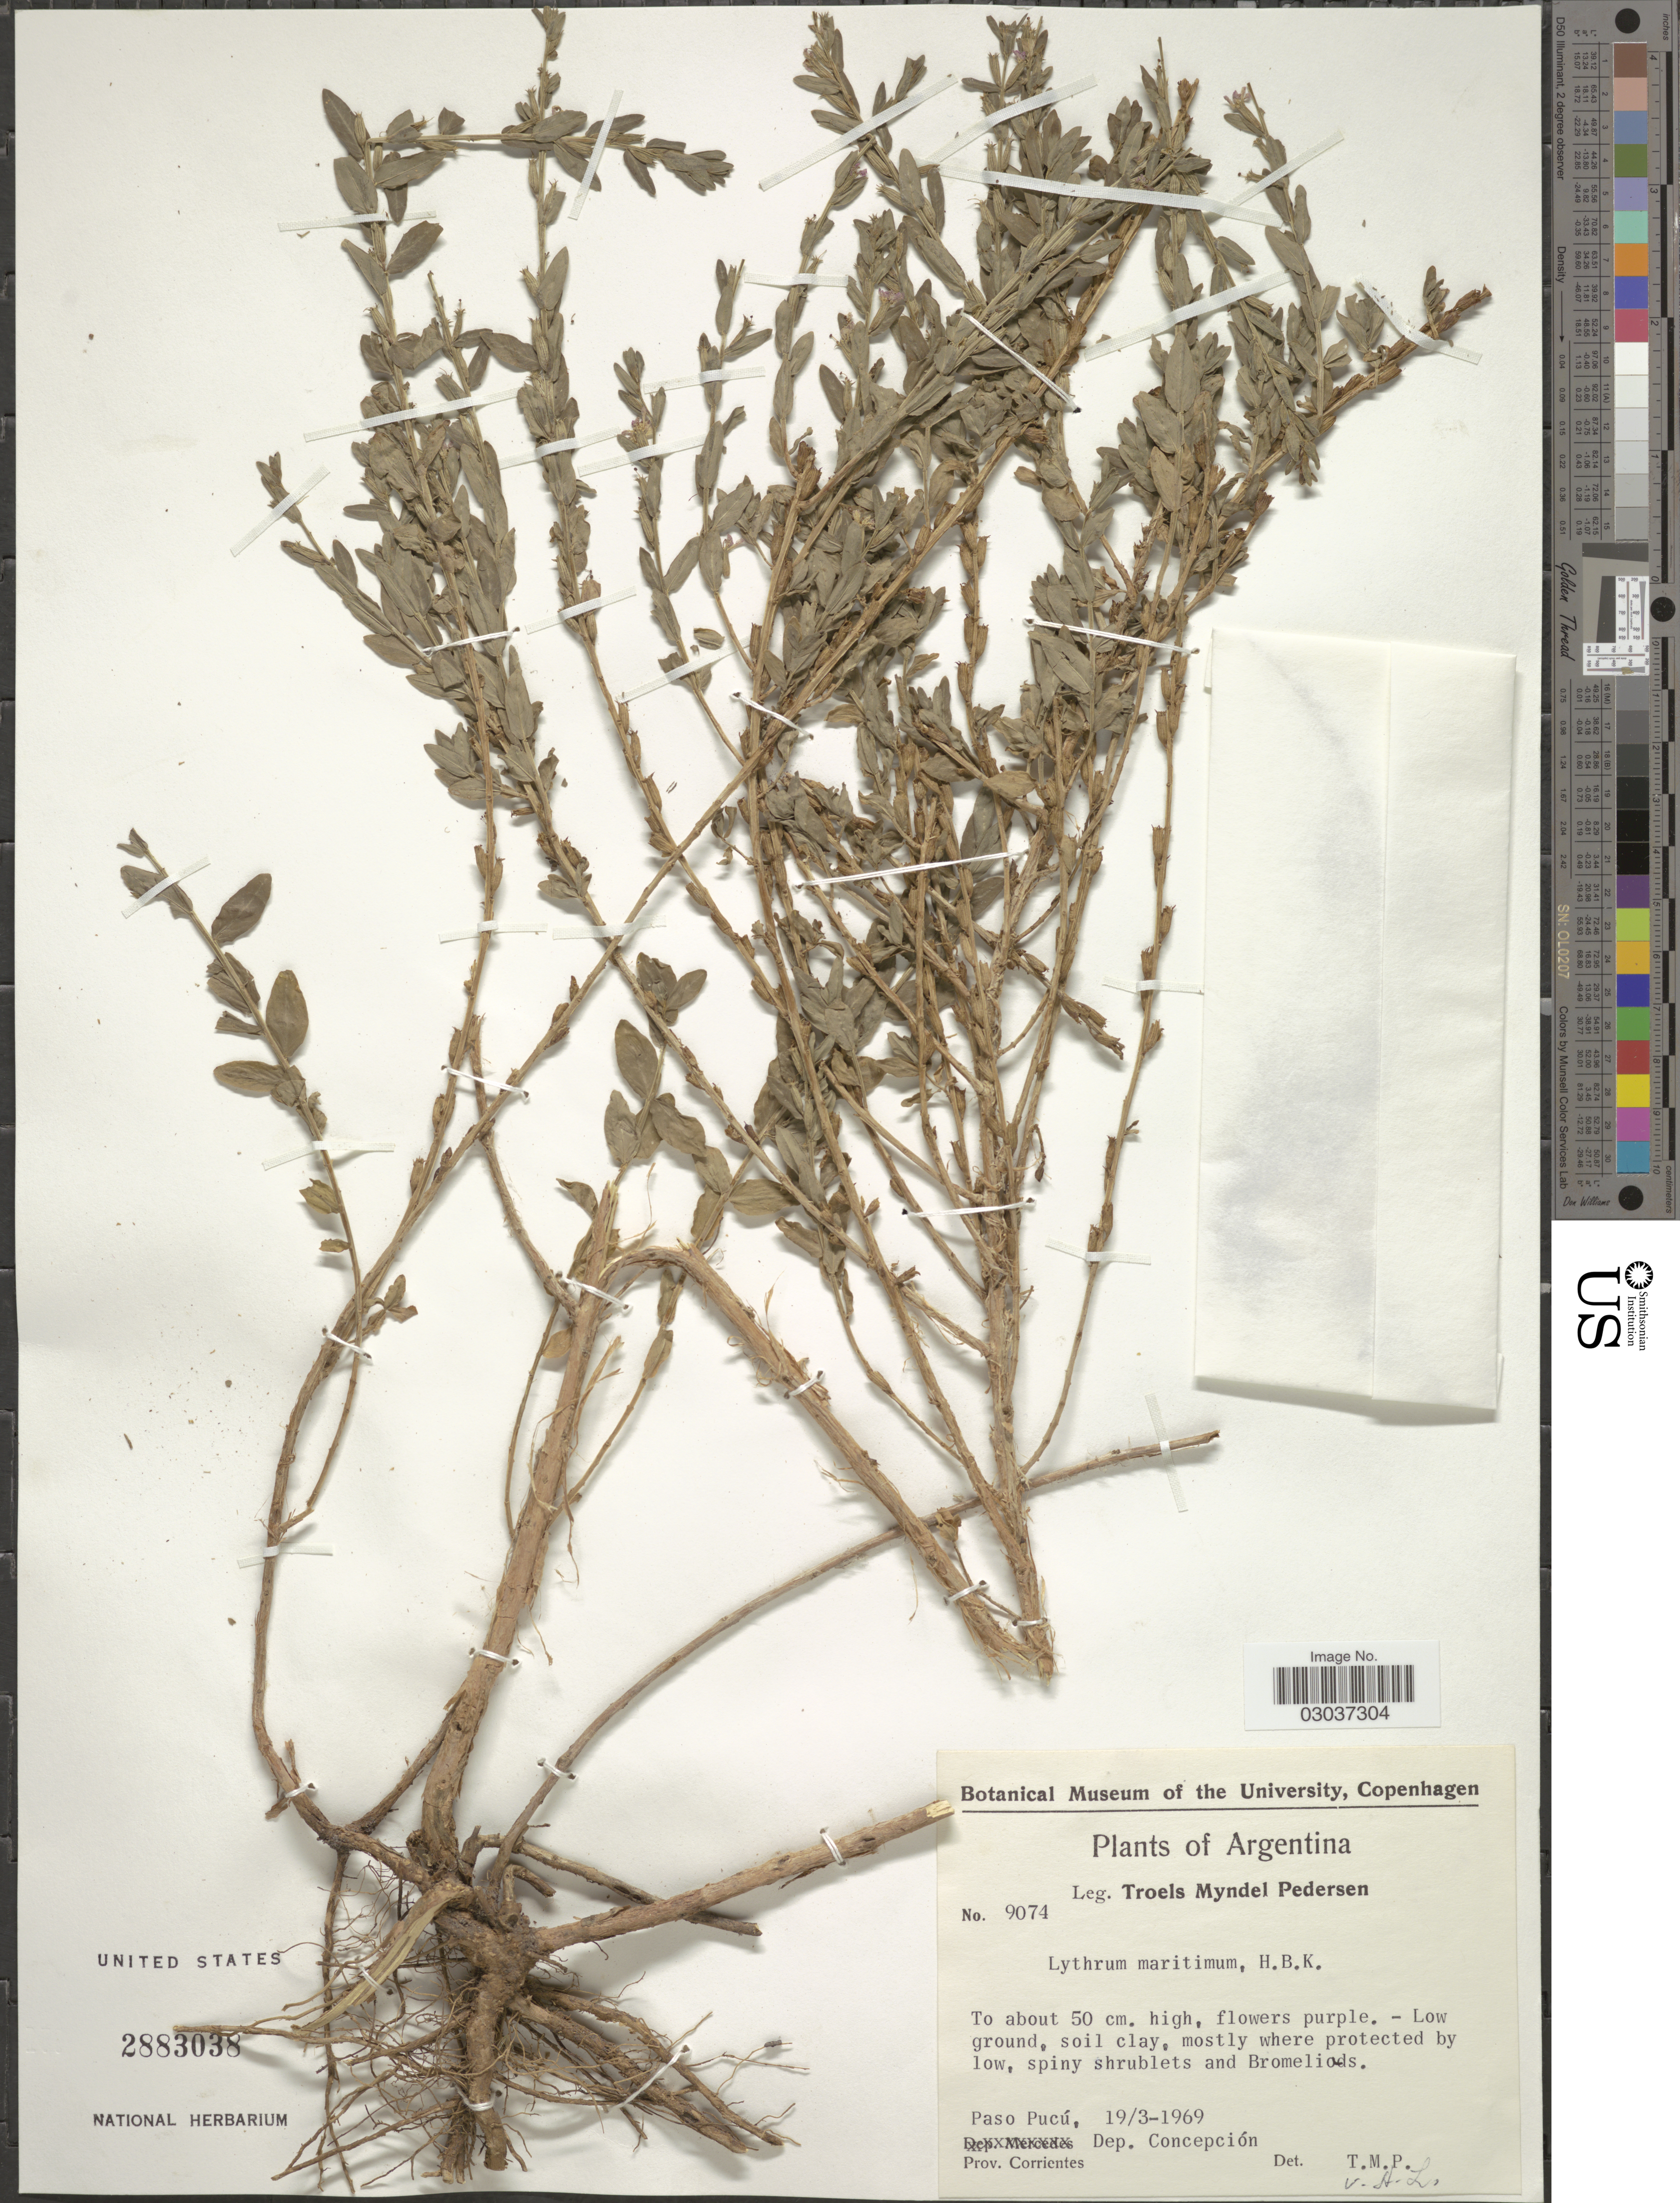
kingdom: Plantae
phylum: Tracheophyta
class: Magnoliopsida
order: Myrtales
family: Lythraceae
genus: Lythrum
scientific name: Lythrum maritimum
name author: Kunth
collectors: T. Pederson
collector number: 9074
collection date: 1969-03-19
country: Argentina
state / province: Corrientes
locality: Paso Pucú. Dep. Concepción.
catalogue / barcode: US 2883038